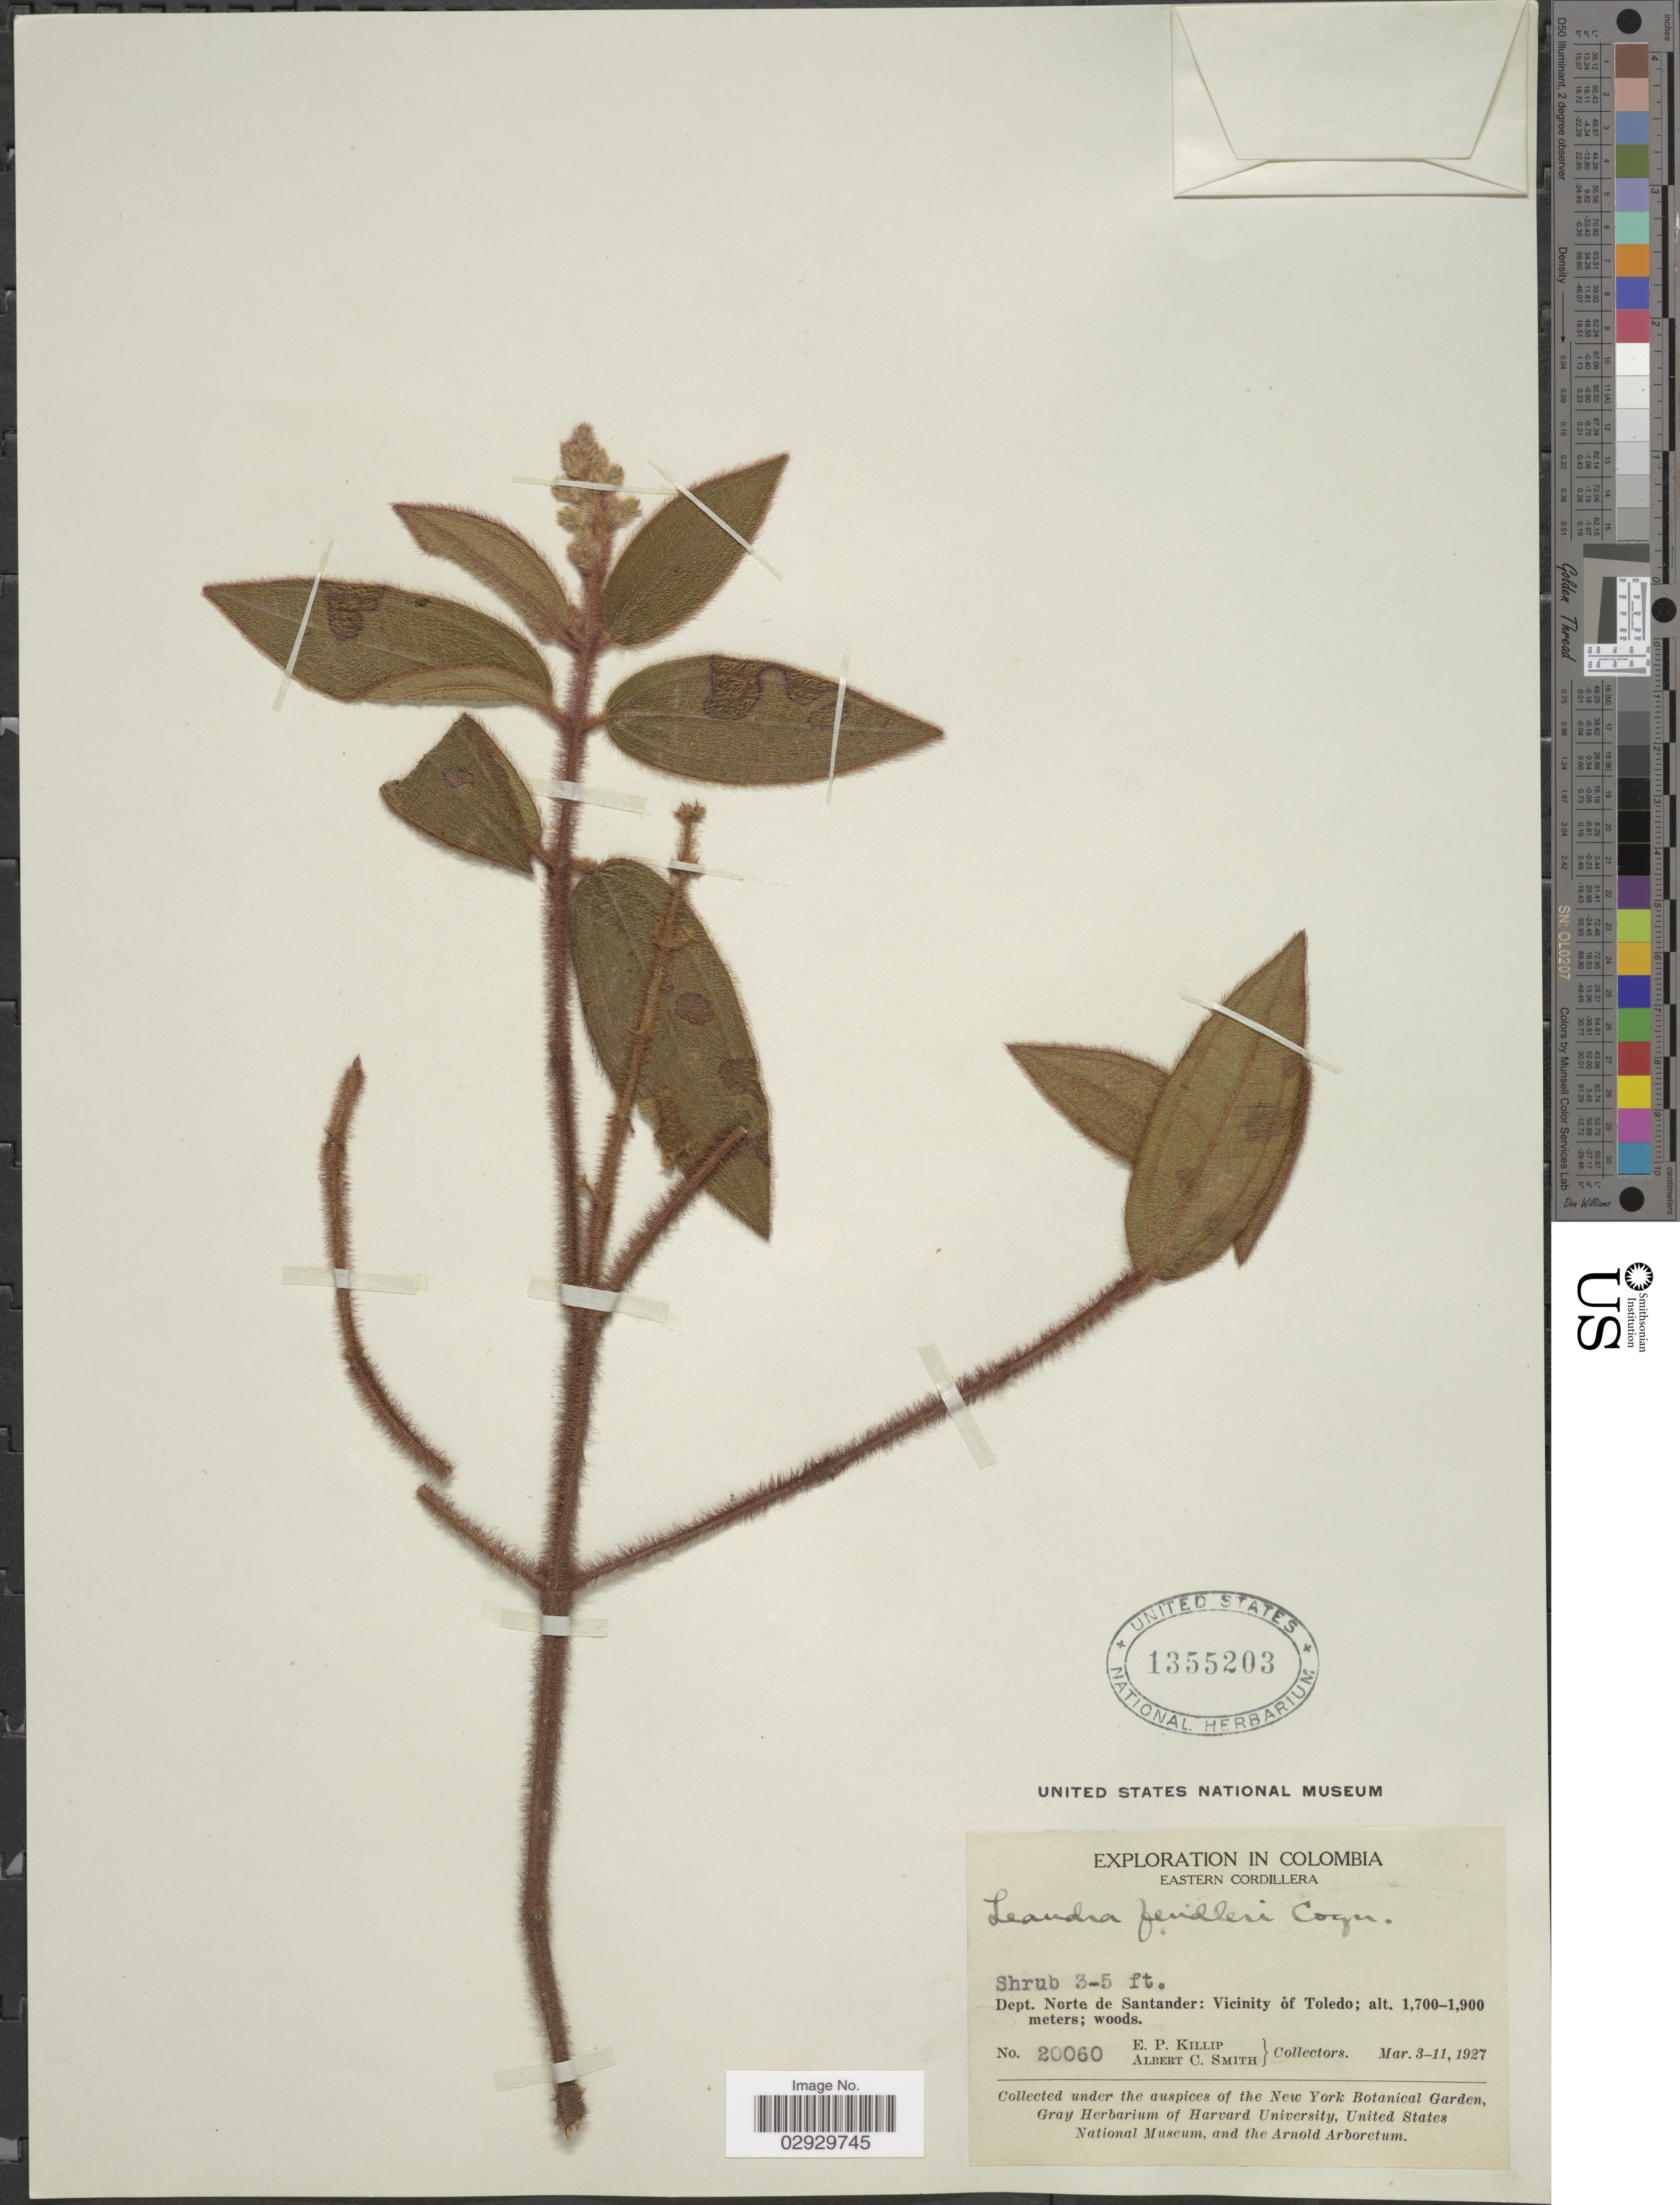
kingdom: Plantae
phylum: Tracheophyta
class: Magnoliopsida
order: Myrtales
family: Melastomataceae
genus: Leandra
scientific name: Leandra lindeniana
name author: (Naudin) Cogn.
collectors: E. P. Killip & A. C. Smith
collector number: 20060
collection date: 1927-03-03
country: Colombia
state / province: Norte de Santander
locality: Eastern Cordillera, Dept. Norte de Santander: Vicinity of Toledo.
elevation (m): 1700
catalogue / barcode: US 1355203